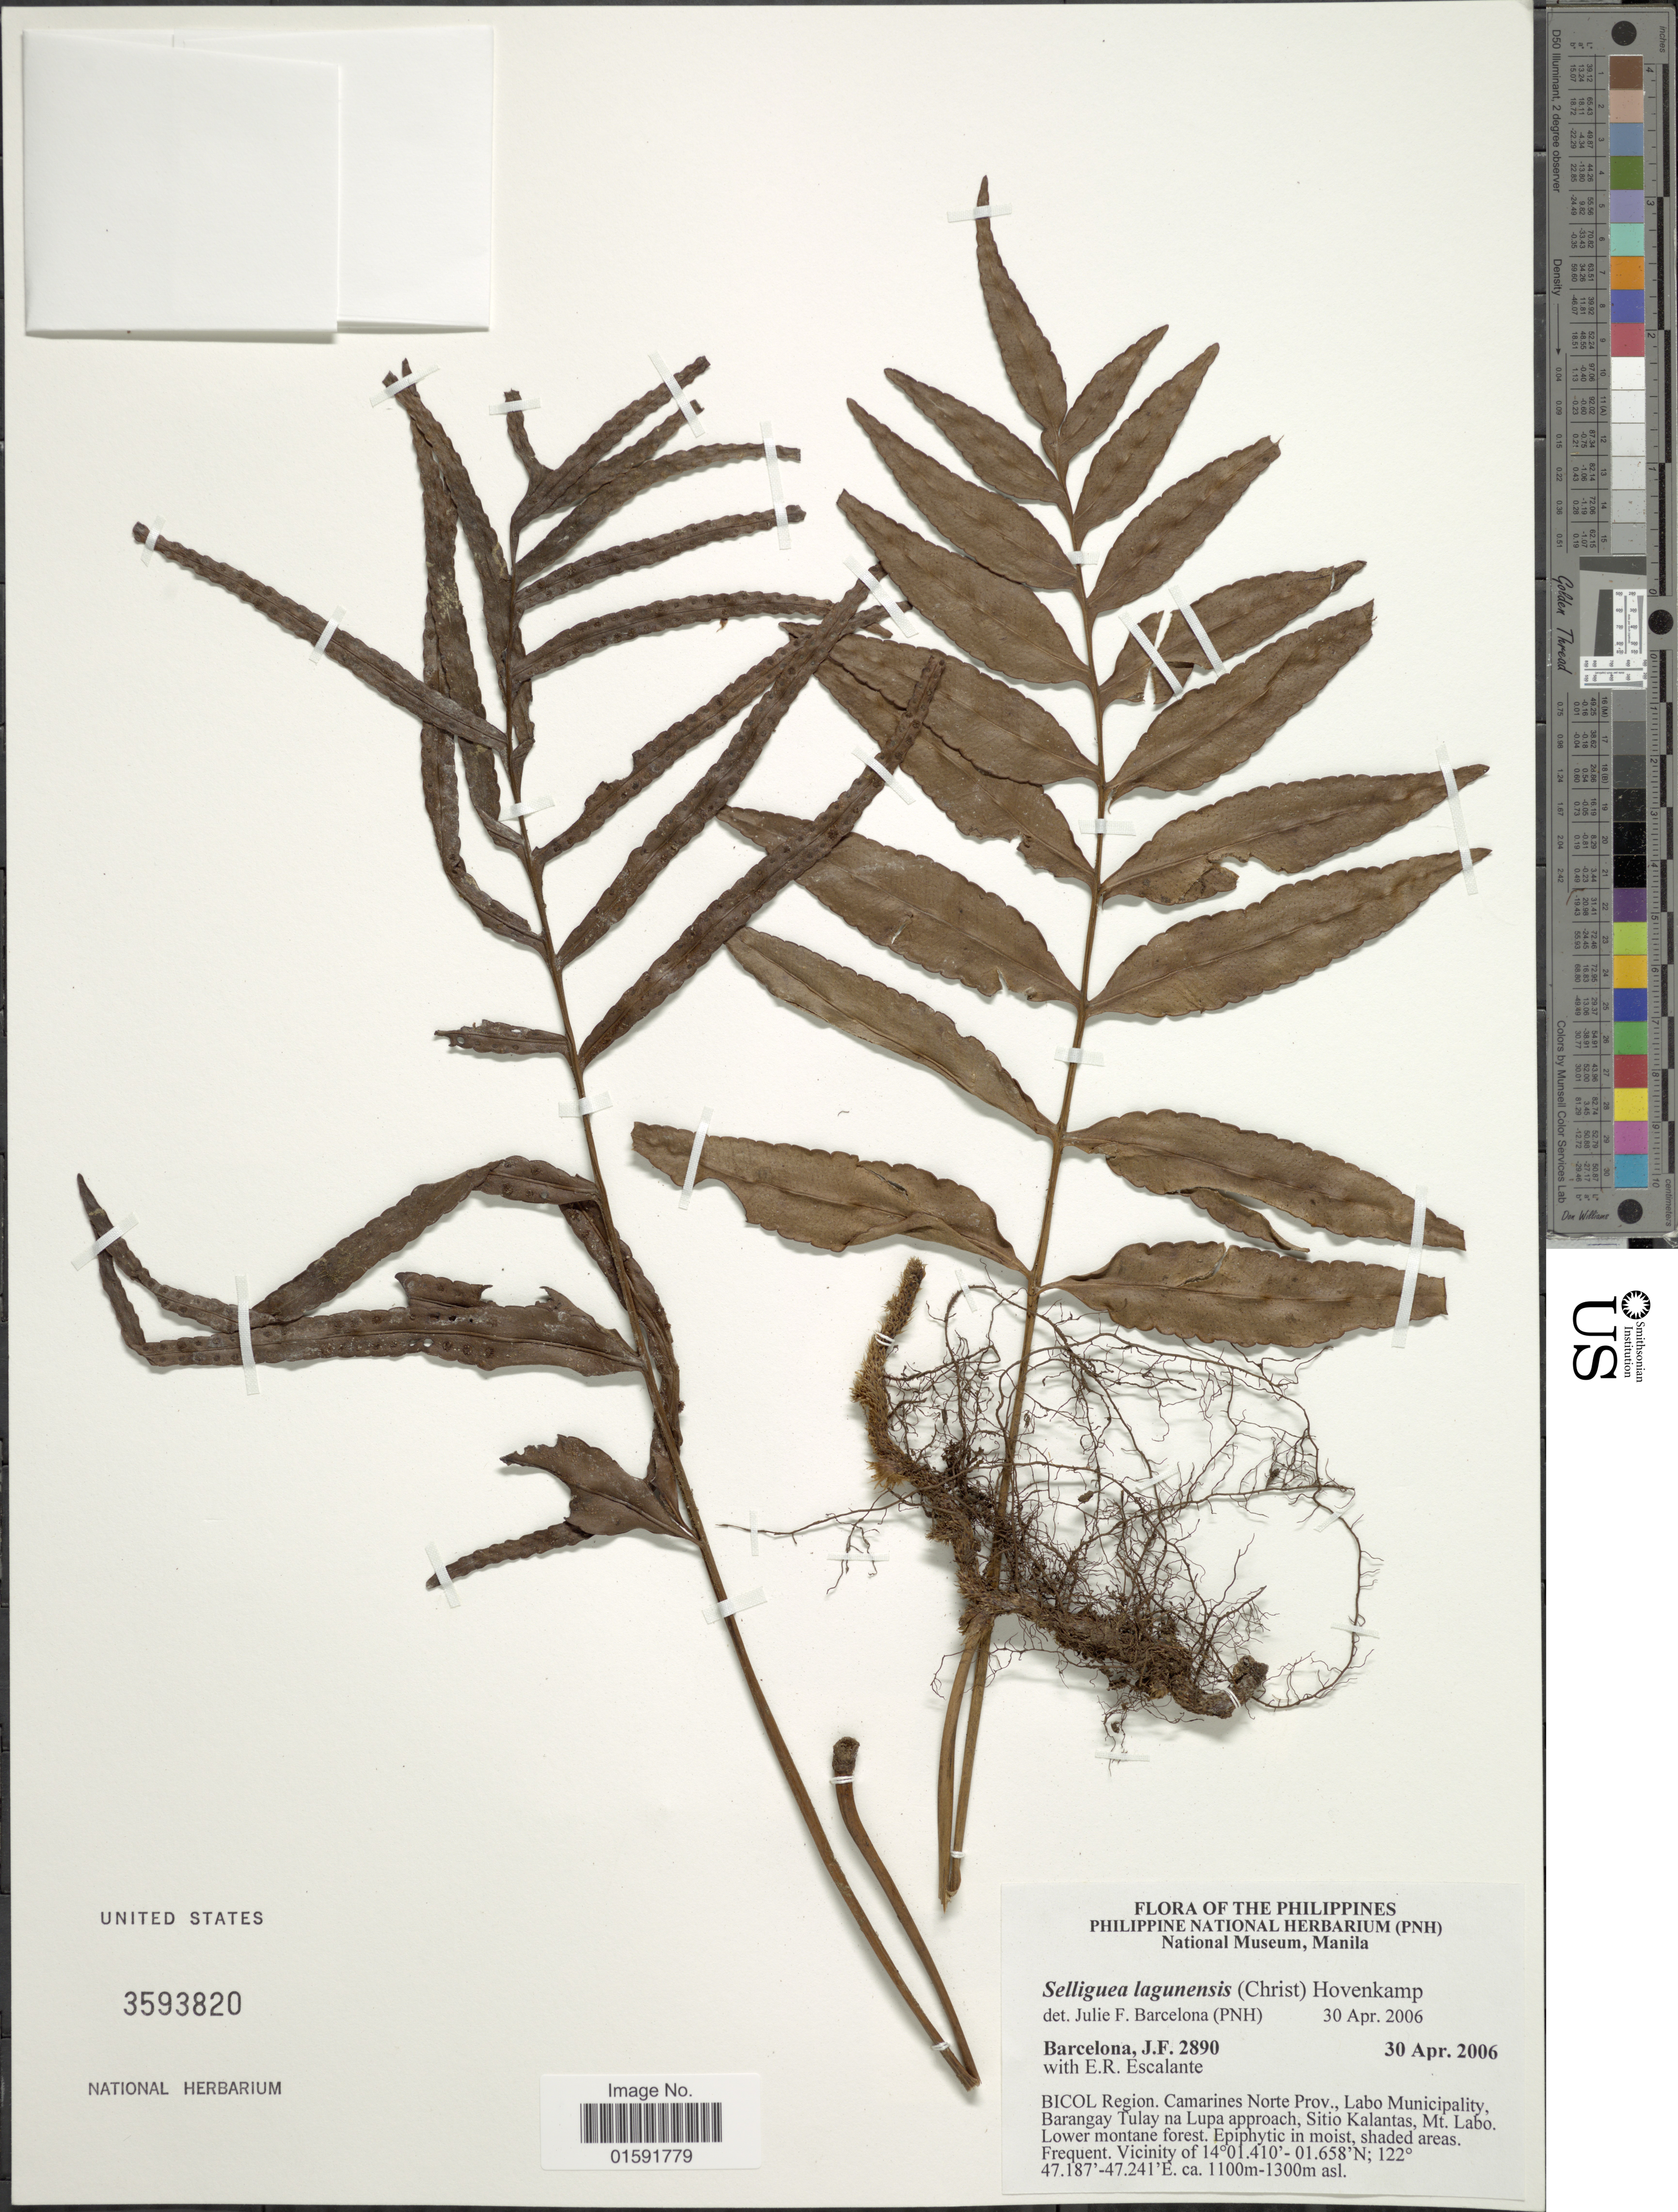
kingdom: Plantae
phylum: Tracheophyta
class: Polypodiopsida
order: Polypodiales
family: Polypodiaceae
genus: Selliguea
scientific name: Selliguea lagunensis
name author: (Christ) Hovenkamp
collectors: J. F. Barcelona & E. Escalante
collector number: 2890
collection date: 2006-04-30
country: Philippines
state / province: Bicol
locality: Bicol Region, Camarines Norte Prov., Labo Municipality, Barangay Tulay na Lupa approach, Sitio Kalantas, Mt. Labo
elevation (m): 1100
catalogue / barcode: US 3593820